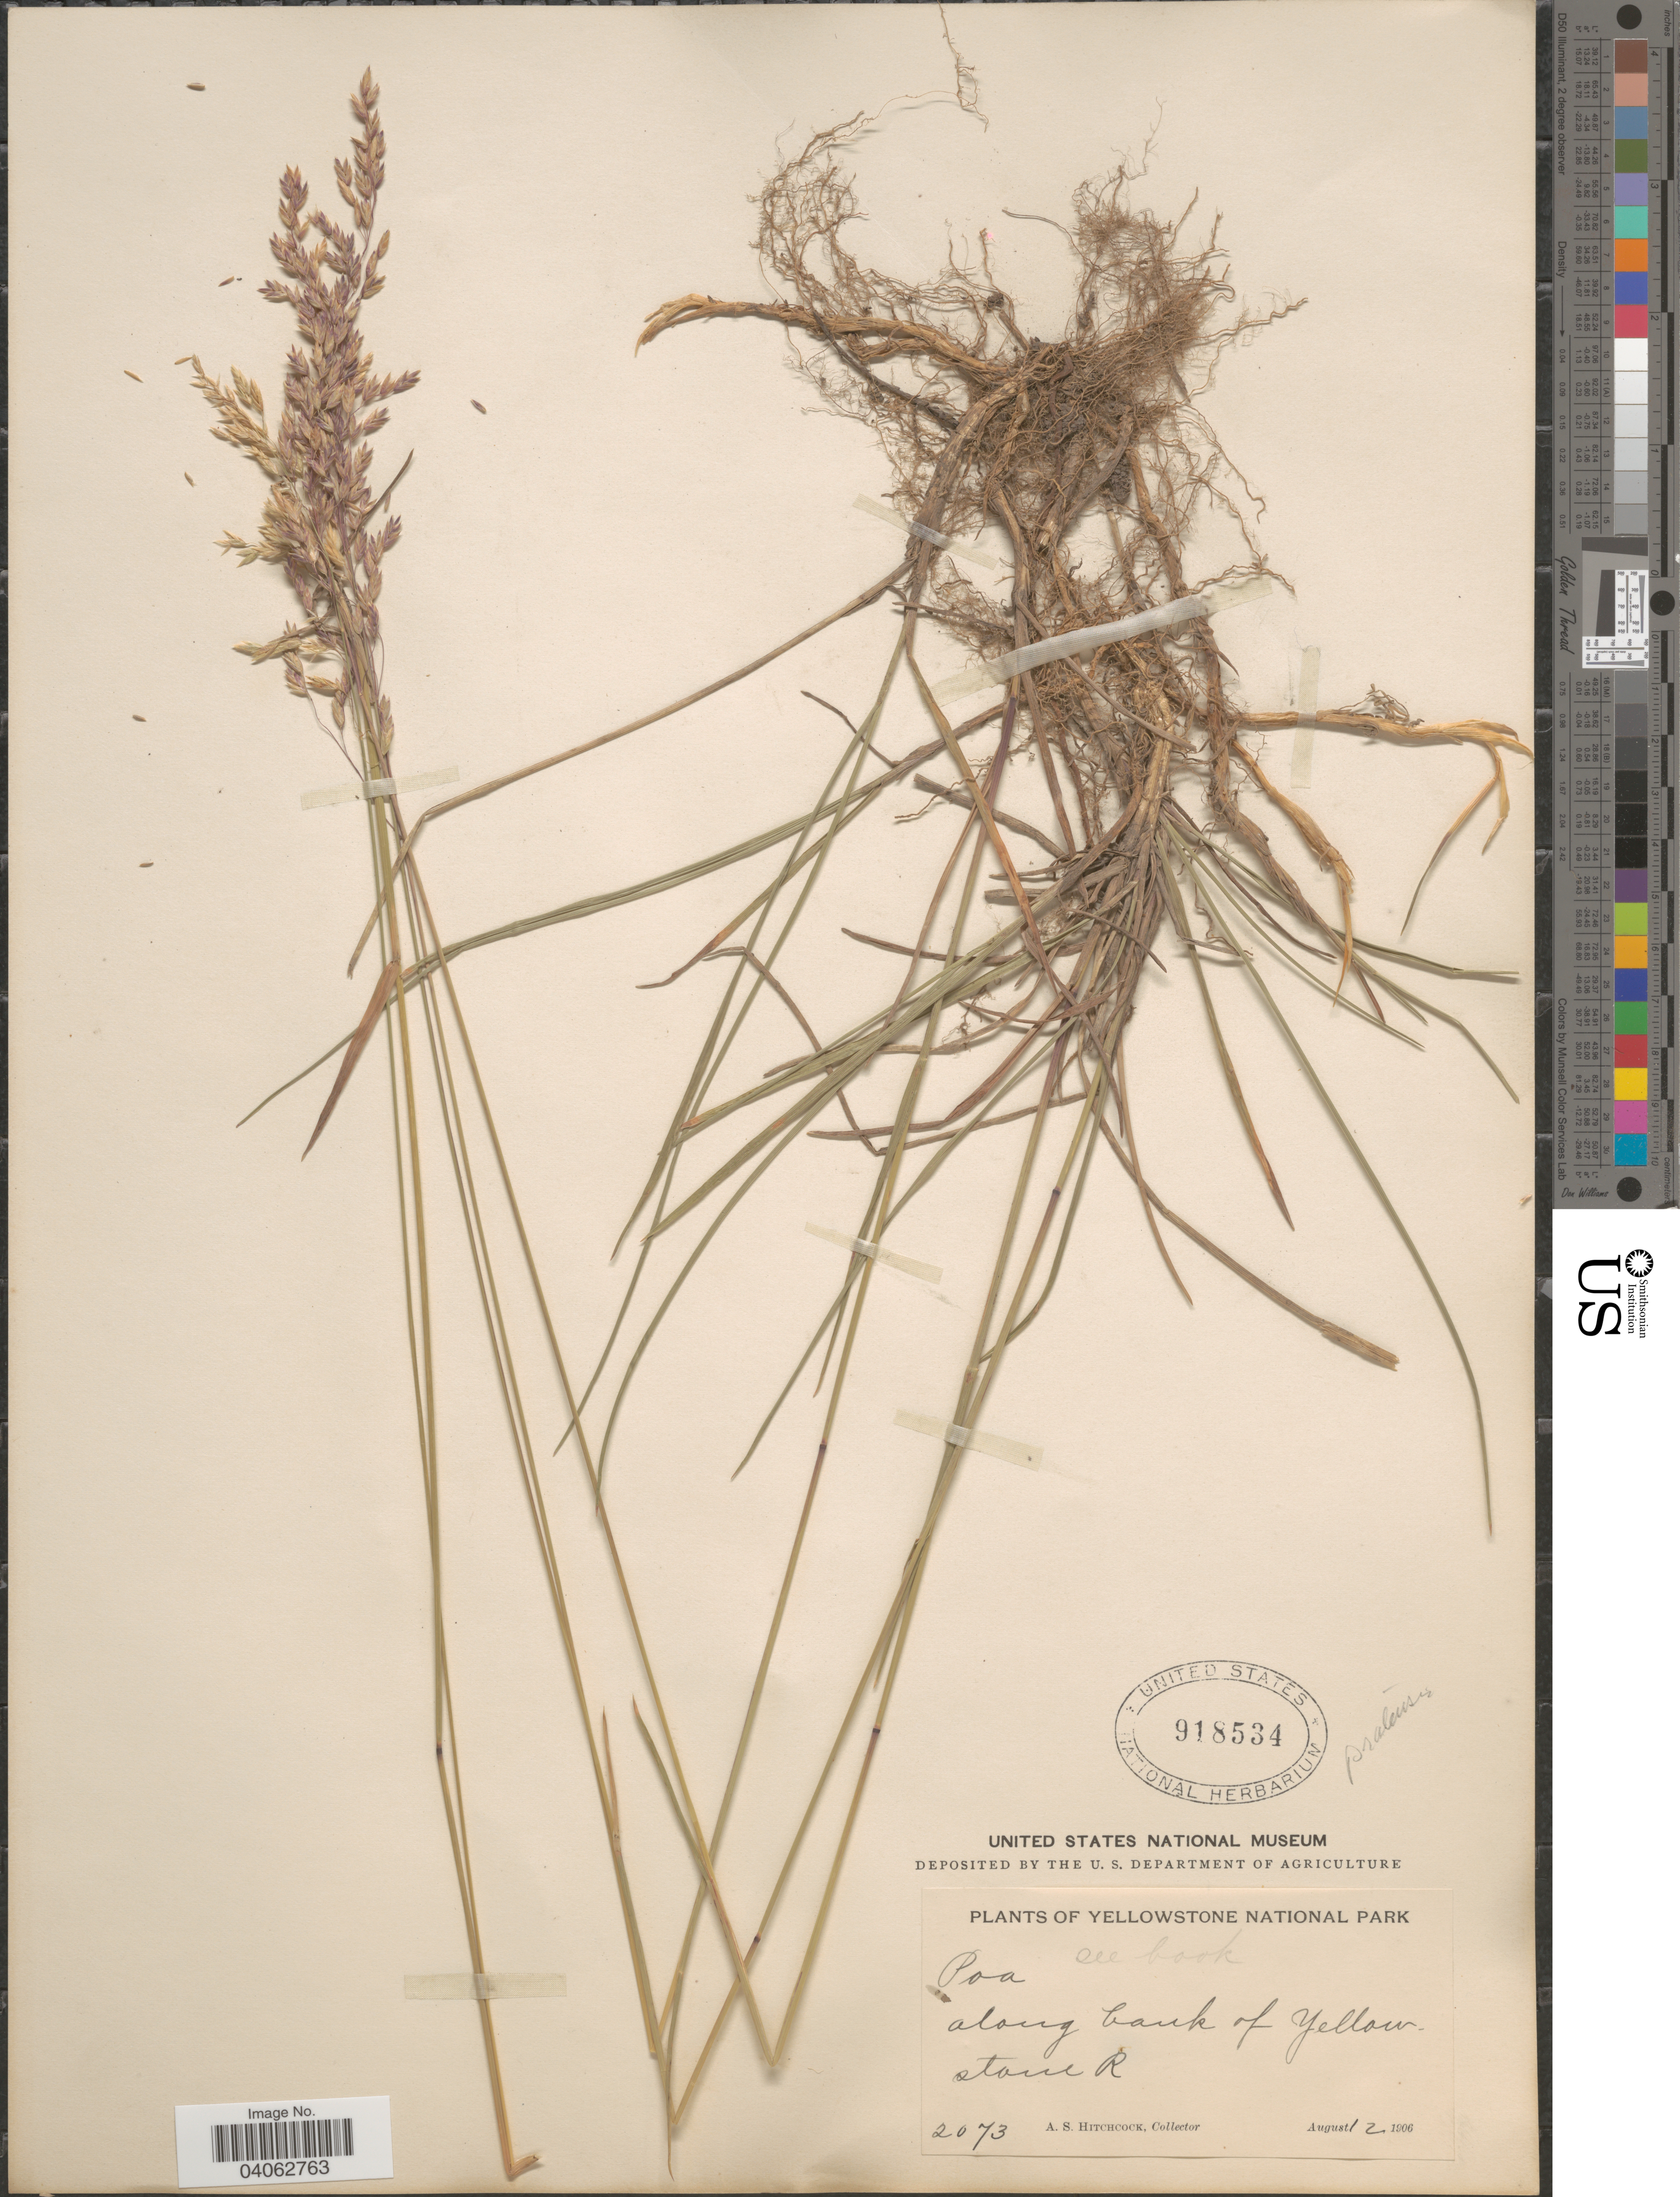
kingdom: Plantae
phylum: Tracheophyta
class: Liliopsida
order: Poales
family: Poaceae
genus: Poa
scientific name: Poa pratensis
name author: L.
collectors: A. S. Hitchcock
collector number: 2073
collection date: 1906-08-12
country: United States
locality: Yellowstone National Park. Along bank of Yellow Stone R.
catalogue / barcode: US 918534